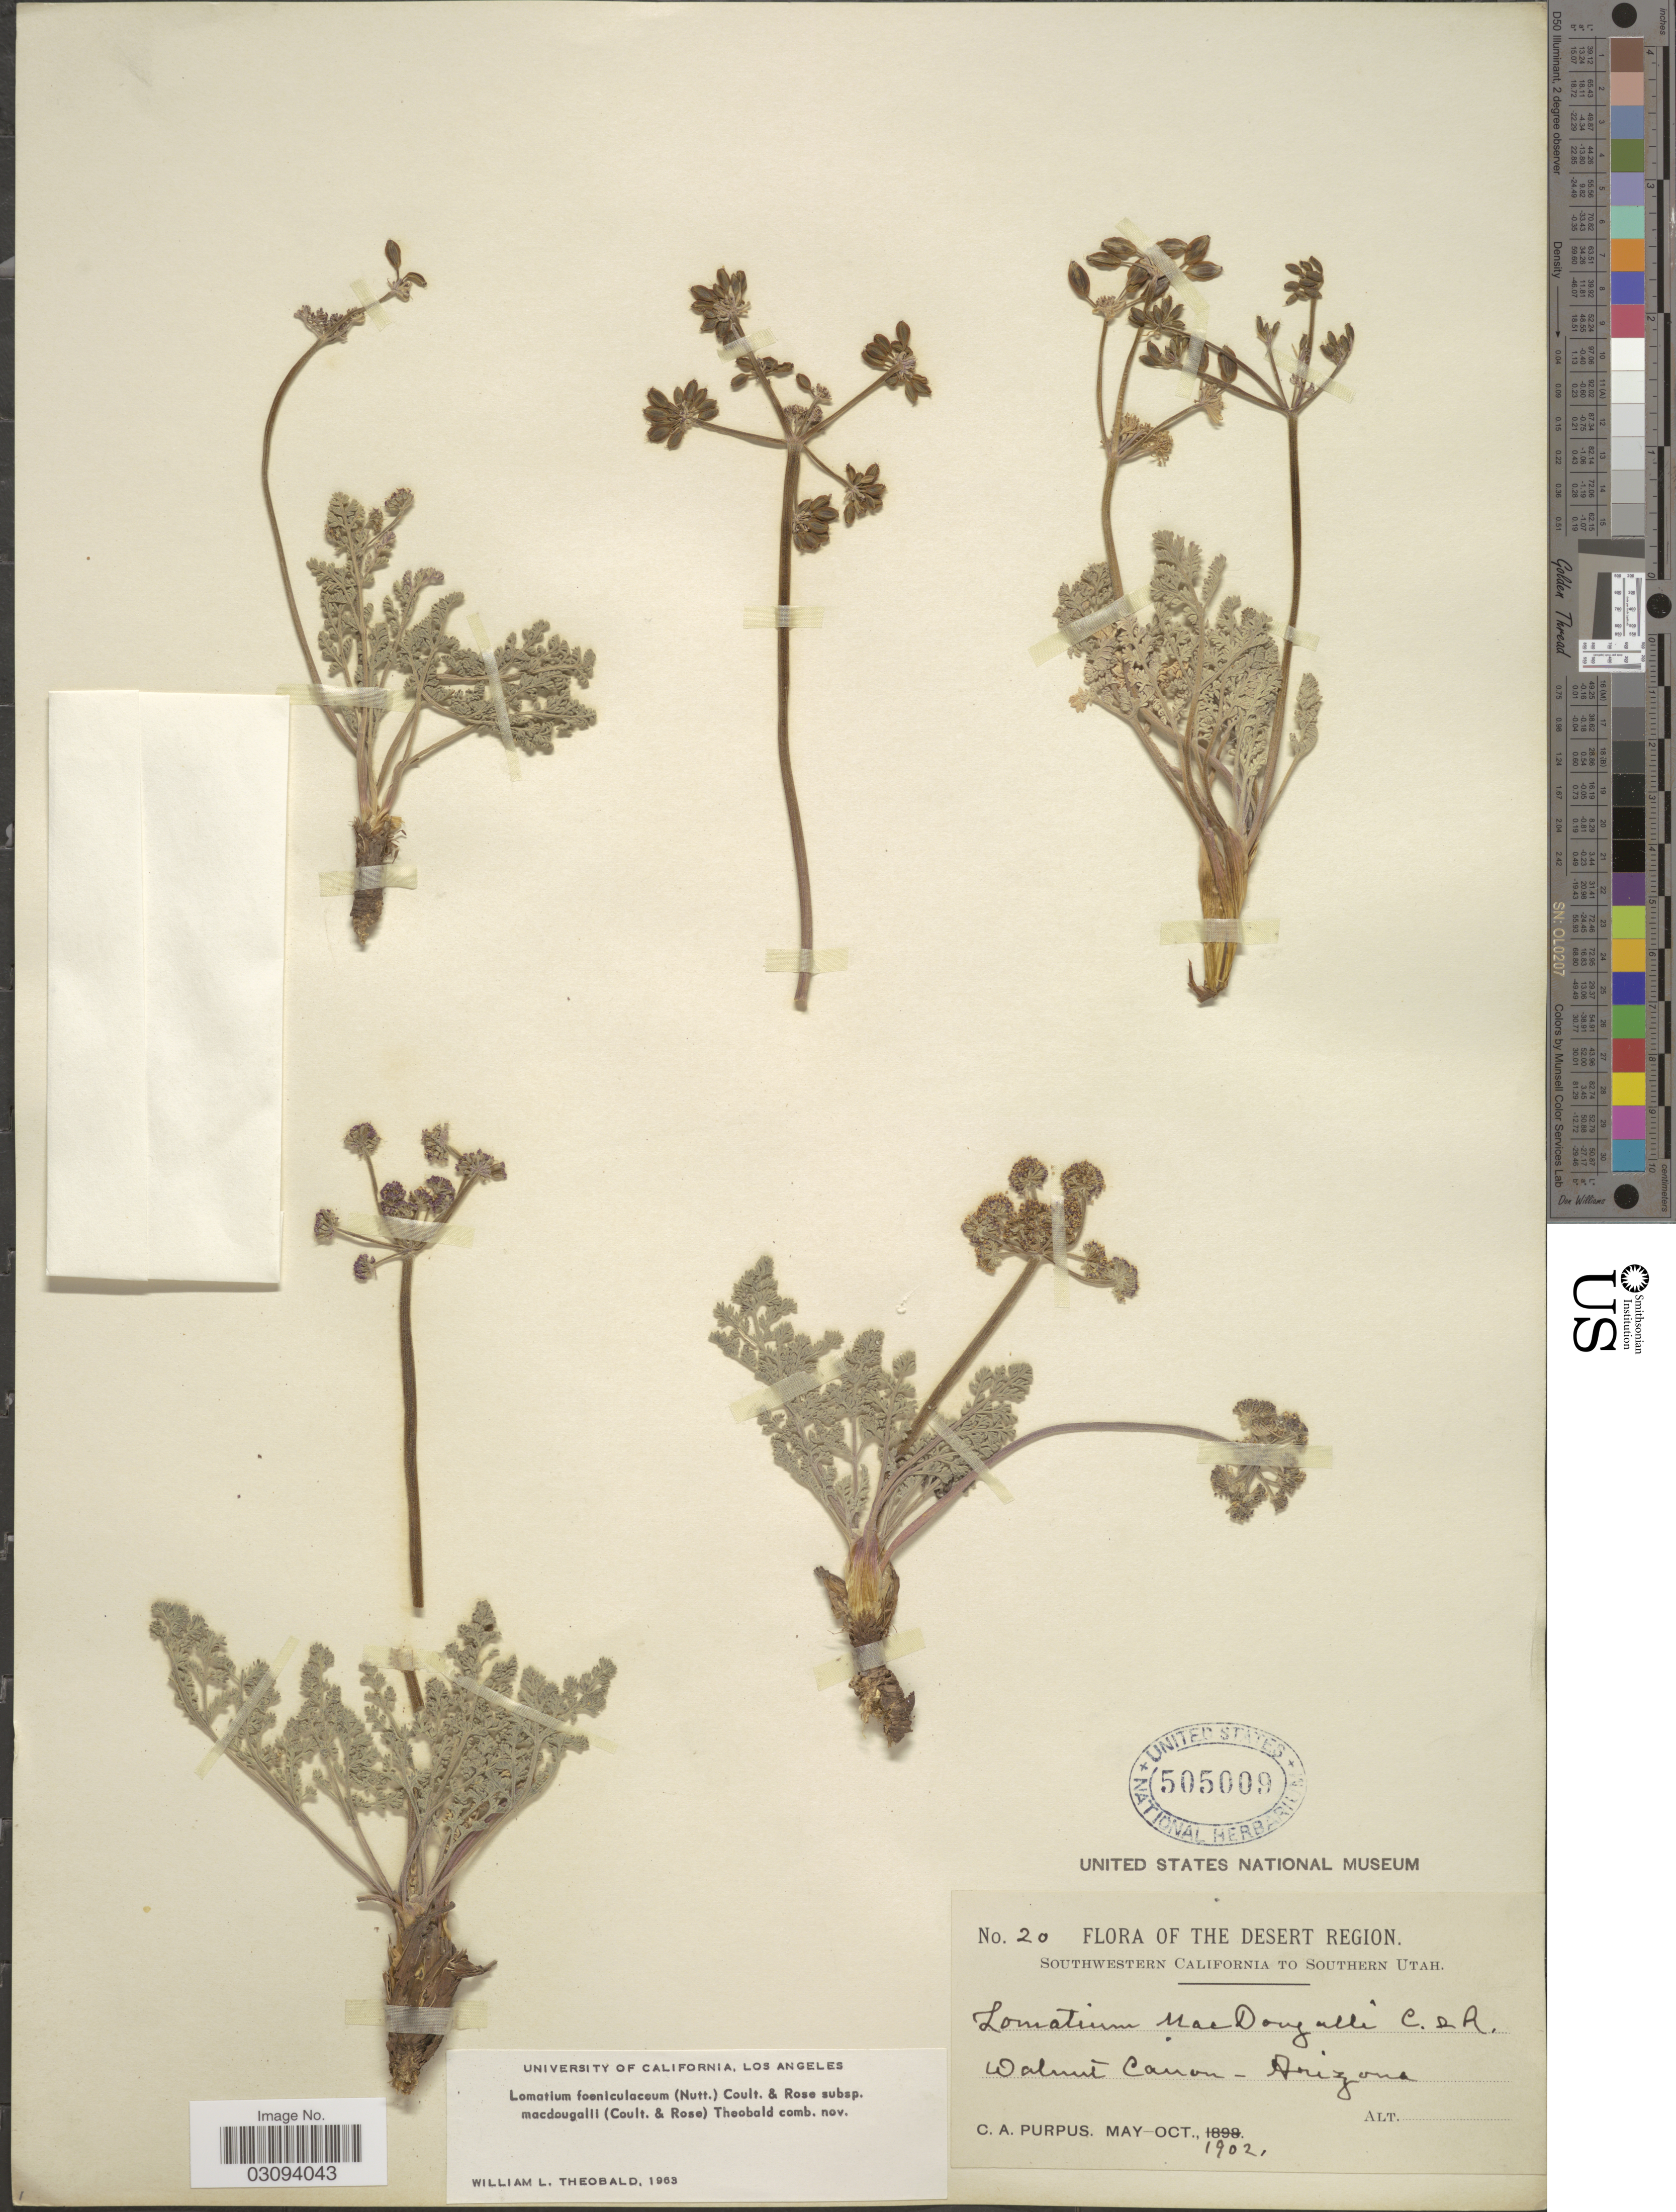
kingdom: Plantae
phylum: Tracheophyta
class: Magnoliopsida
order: Apiales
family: Apiaceae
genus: Lomatium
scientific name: Lomatium foeniculaceum subsp. macdougalii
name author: (J.M. Coult. & Rose) W.L. Theob.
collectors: C. A. Purpus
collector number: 20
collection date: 1902-05/1902-10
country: United States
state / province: Arizona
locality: The Desert Region. Walnut Canon.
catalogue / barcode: US 505009